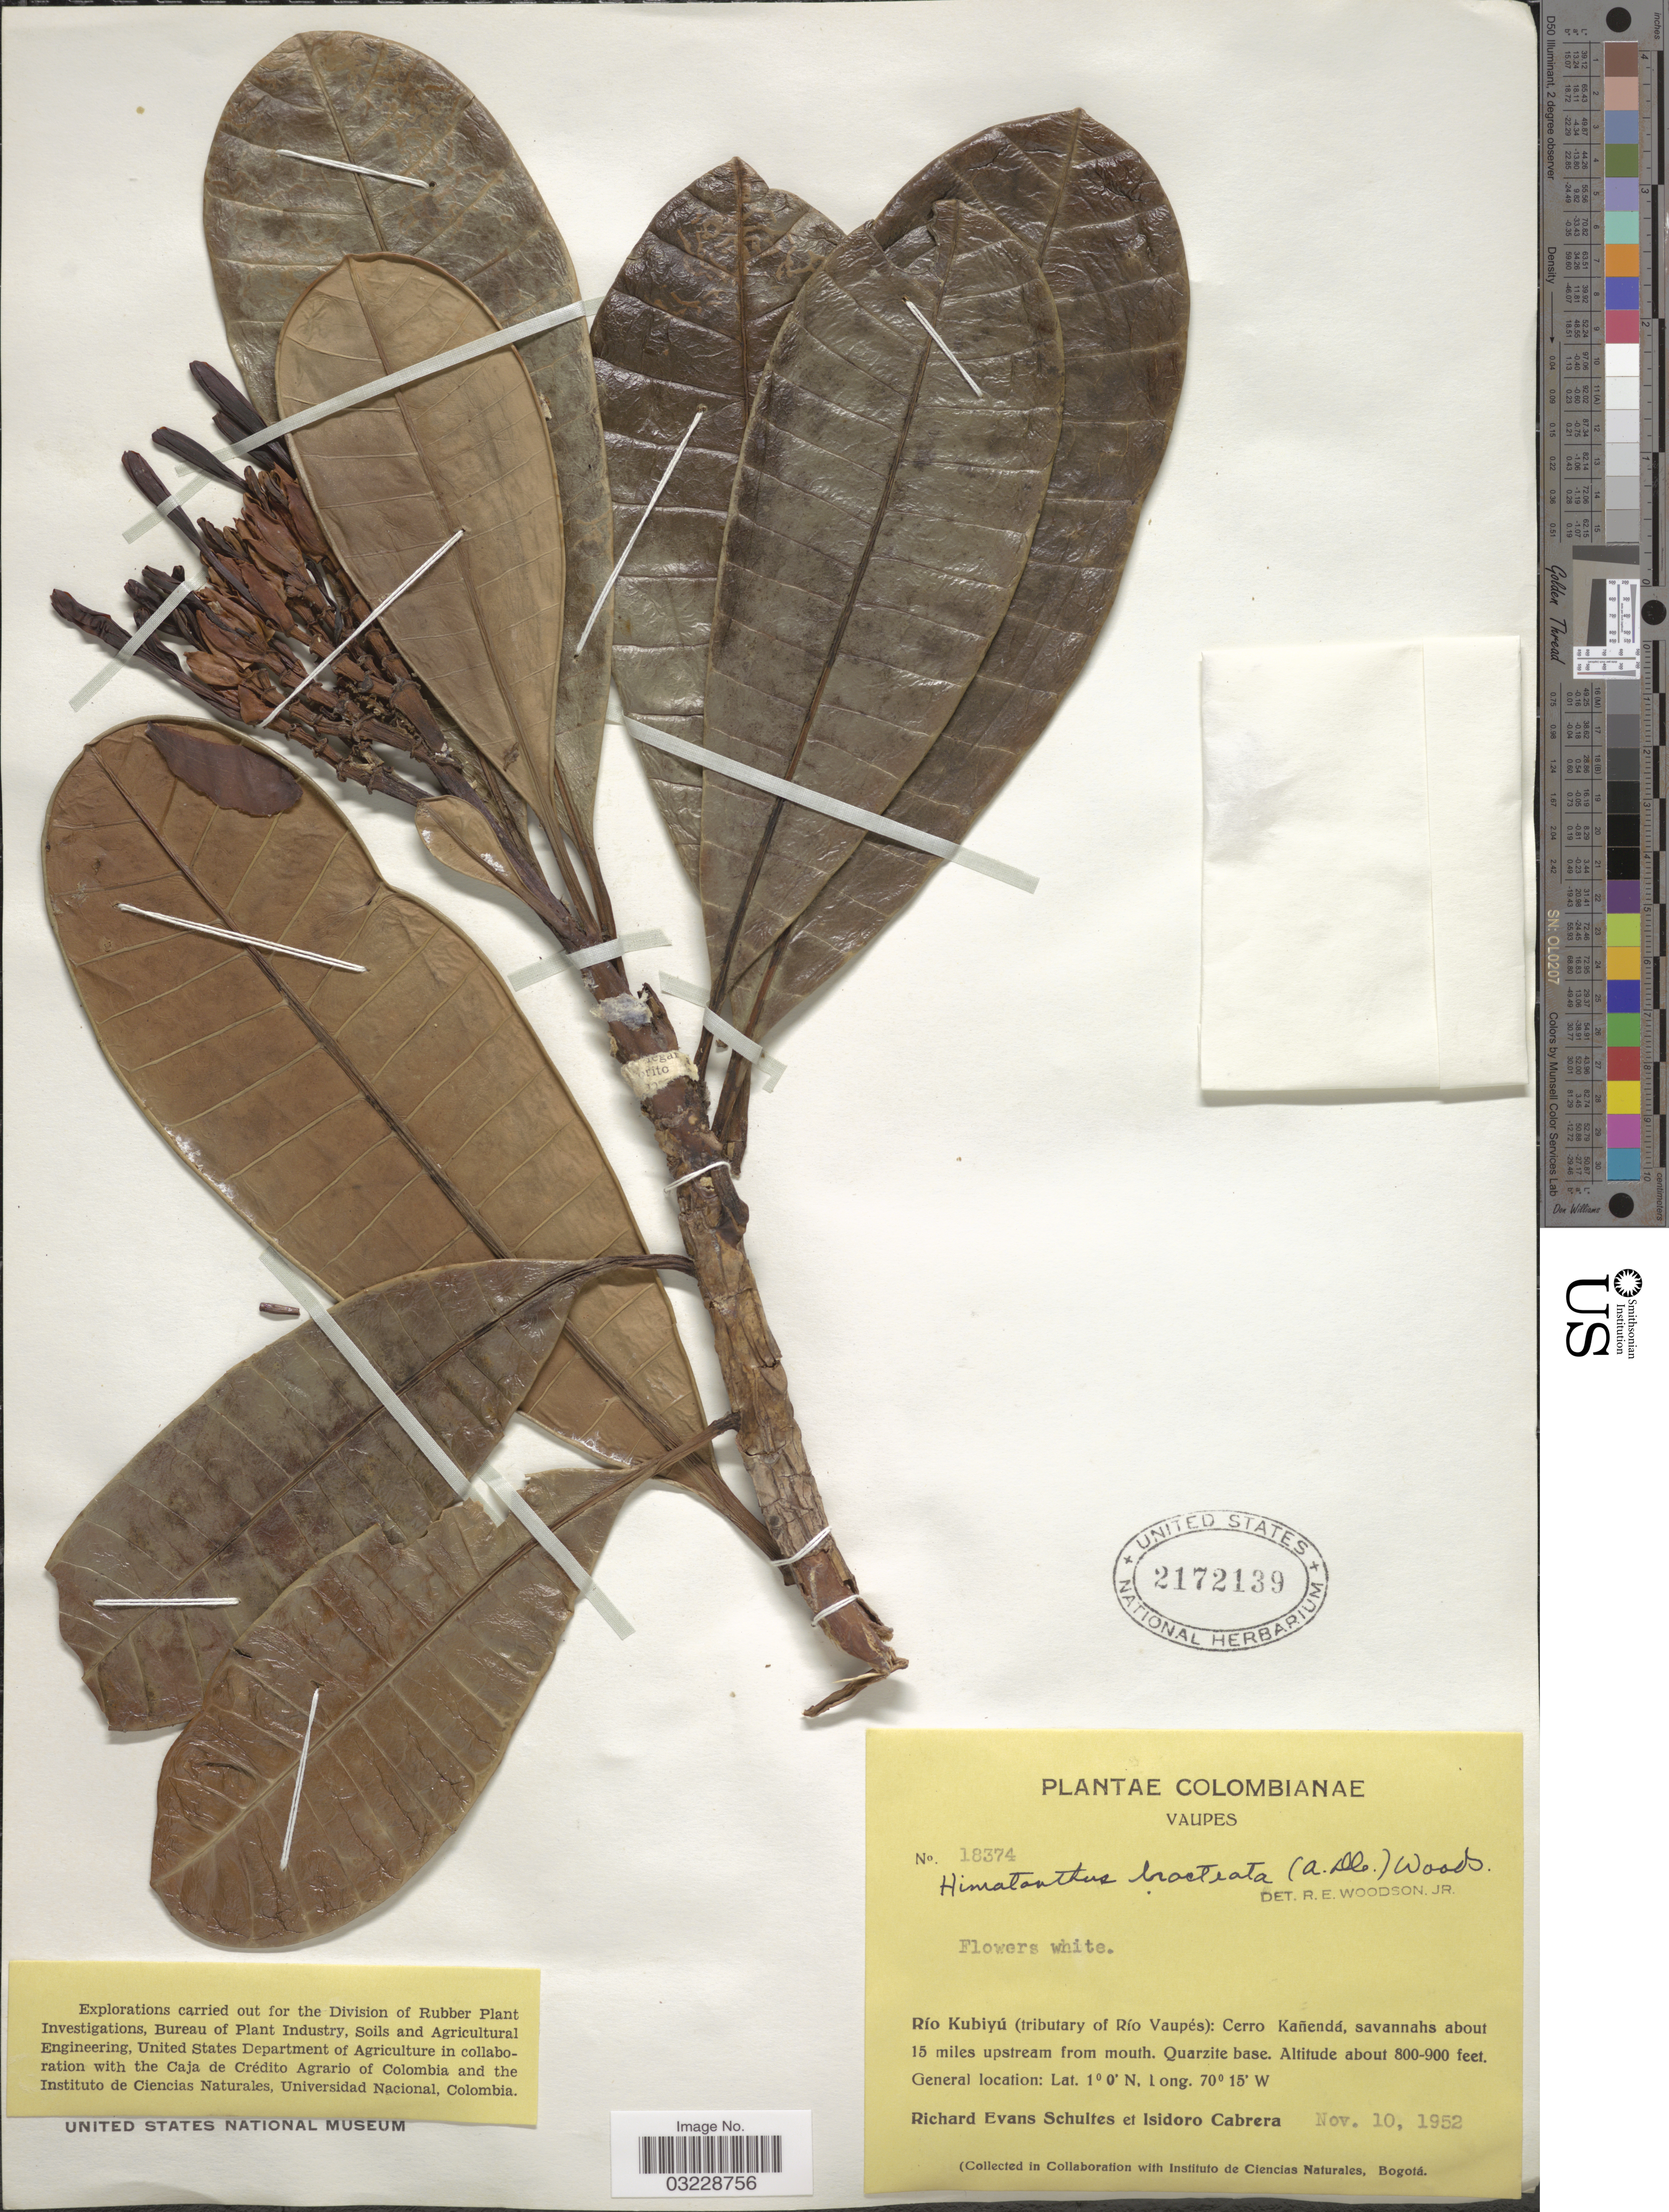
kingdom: Plantae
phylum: Tracheophyta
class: Magnoliopsida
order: Gentianales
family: Apocynaceae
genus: Himatanthus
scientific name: Himatanthus bracteatus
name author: (A. DC.) Woodson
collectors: R. E. Schultes & I. Cabrera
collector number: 18374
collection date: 1952-11-10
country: Colombia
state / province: Vaupés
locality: Río Kubiyú (tributary of Río Vaupés): Cerro Kañendá, savannahs about 15 miles upstream from mouth.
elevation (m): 244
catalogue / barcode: US 2172139